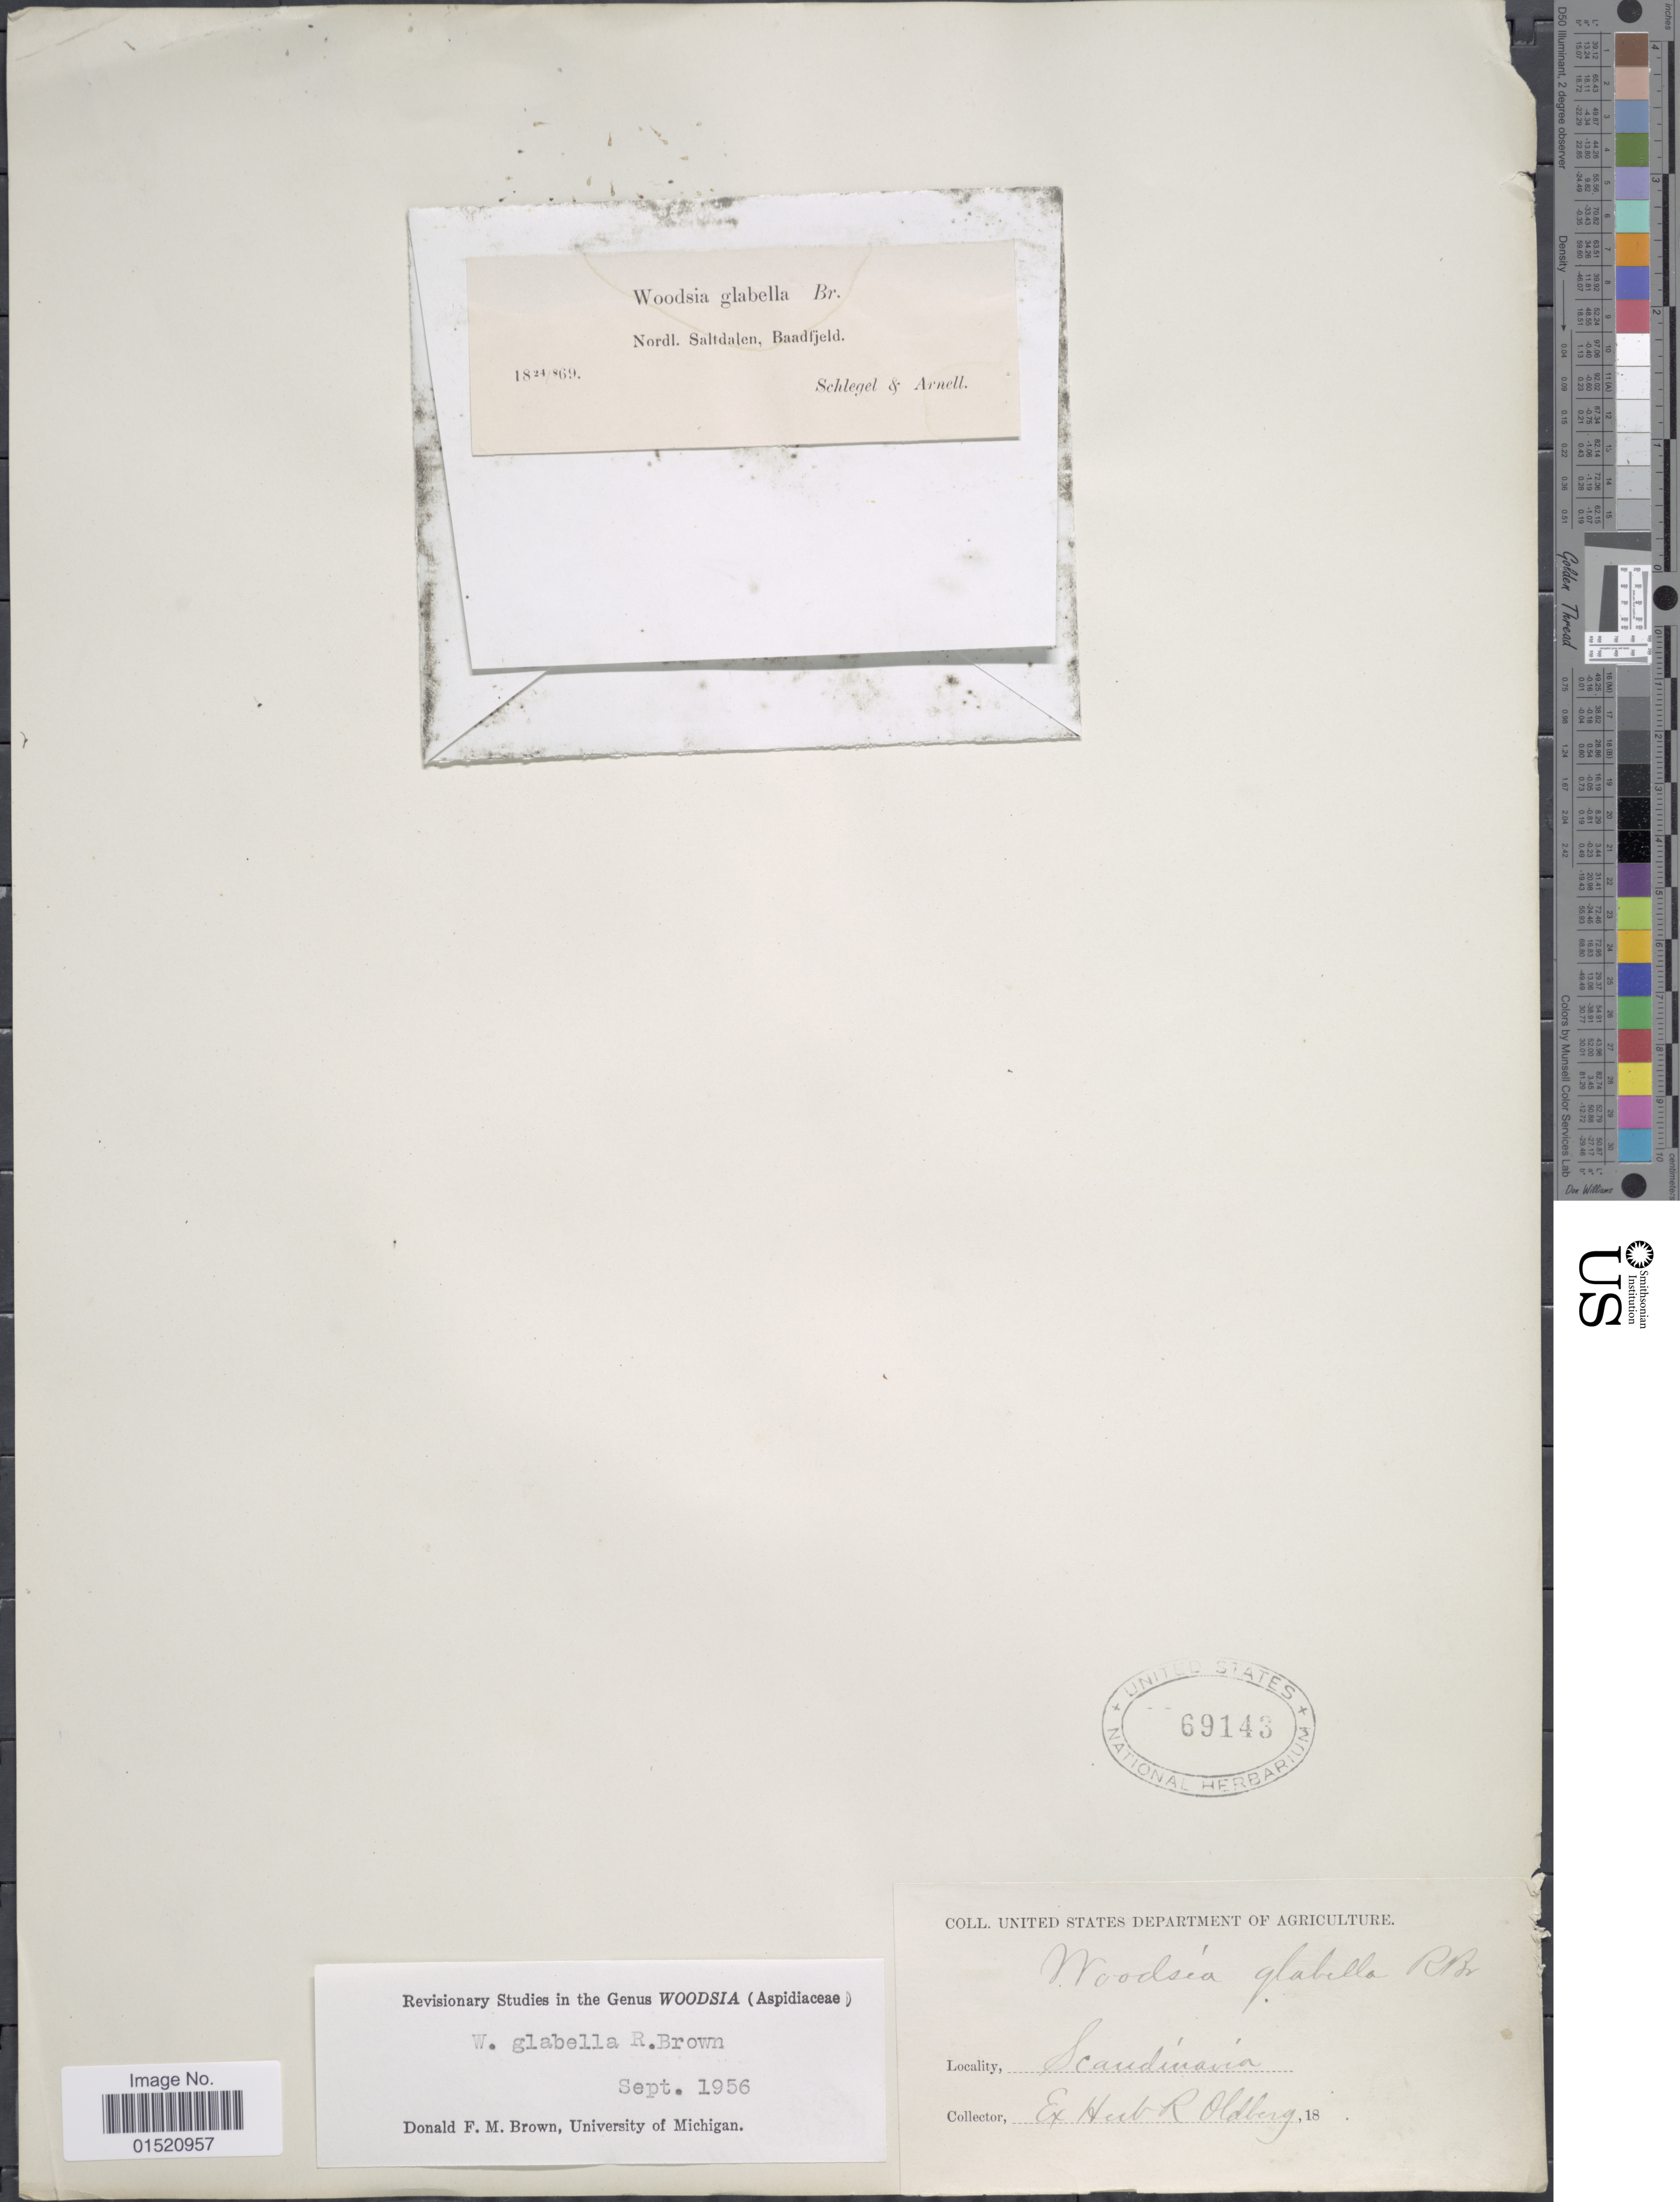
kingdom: Plantae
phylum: Tracheophyta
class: Polypodiopsida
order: Polypodiales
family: Woodsiaceae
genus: Woodsia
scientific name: Woodsia glabella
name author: R. Br.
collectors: ex herb. R. Oldberg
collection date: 1869-08-24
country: Norway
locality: Nordl. Saltdalen, Baadfjeld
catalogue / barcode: US 69143